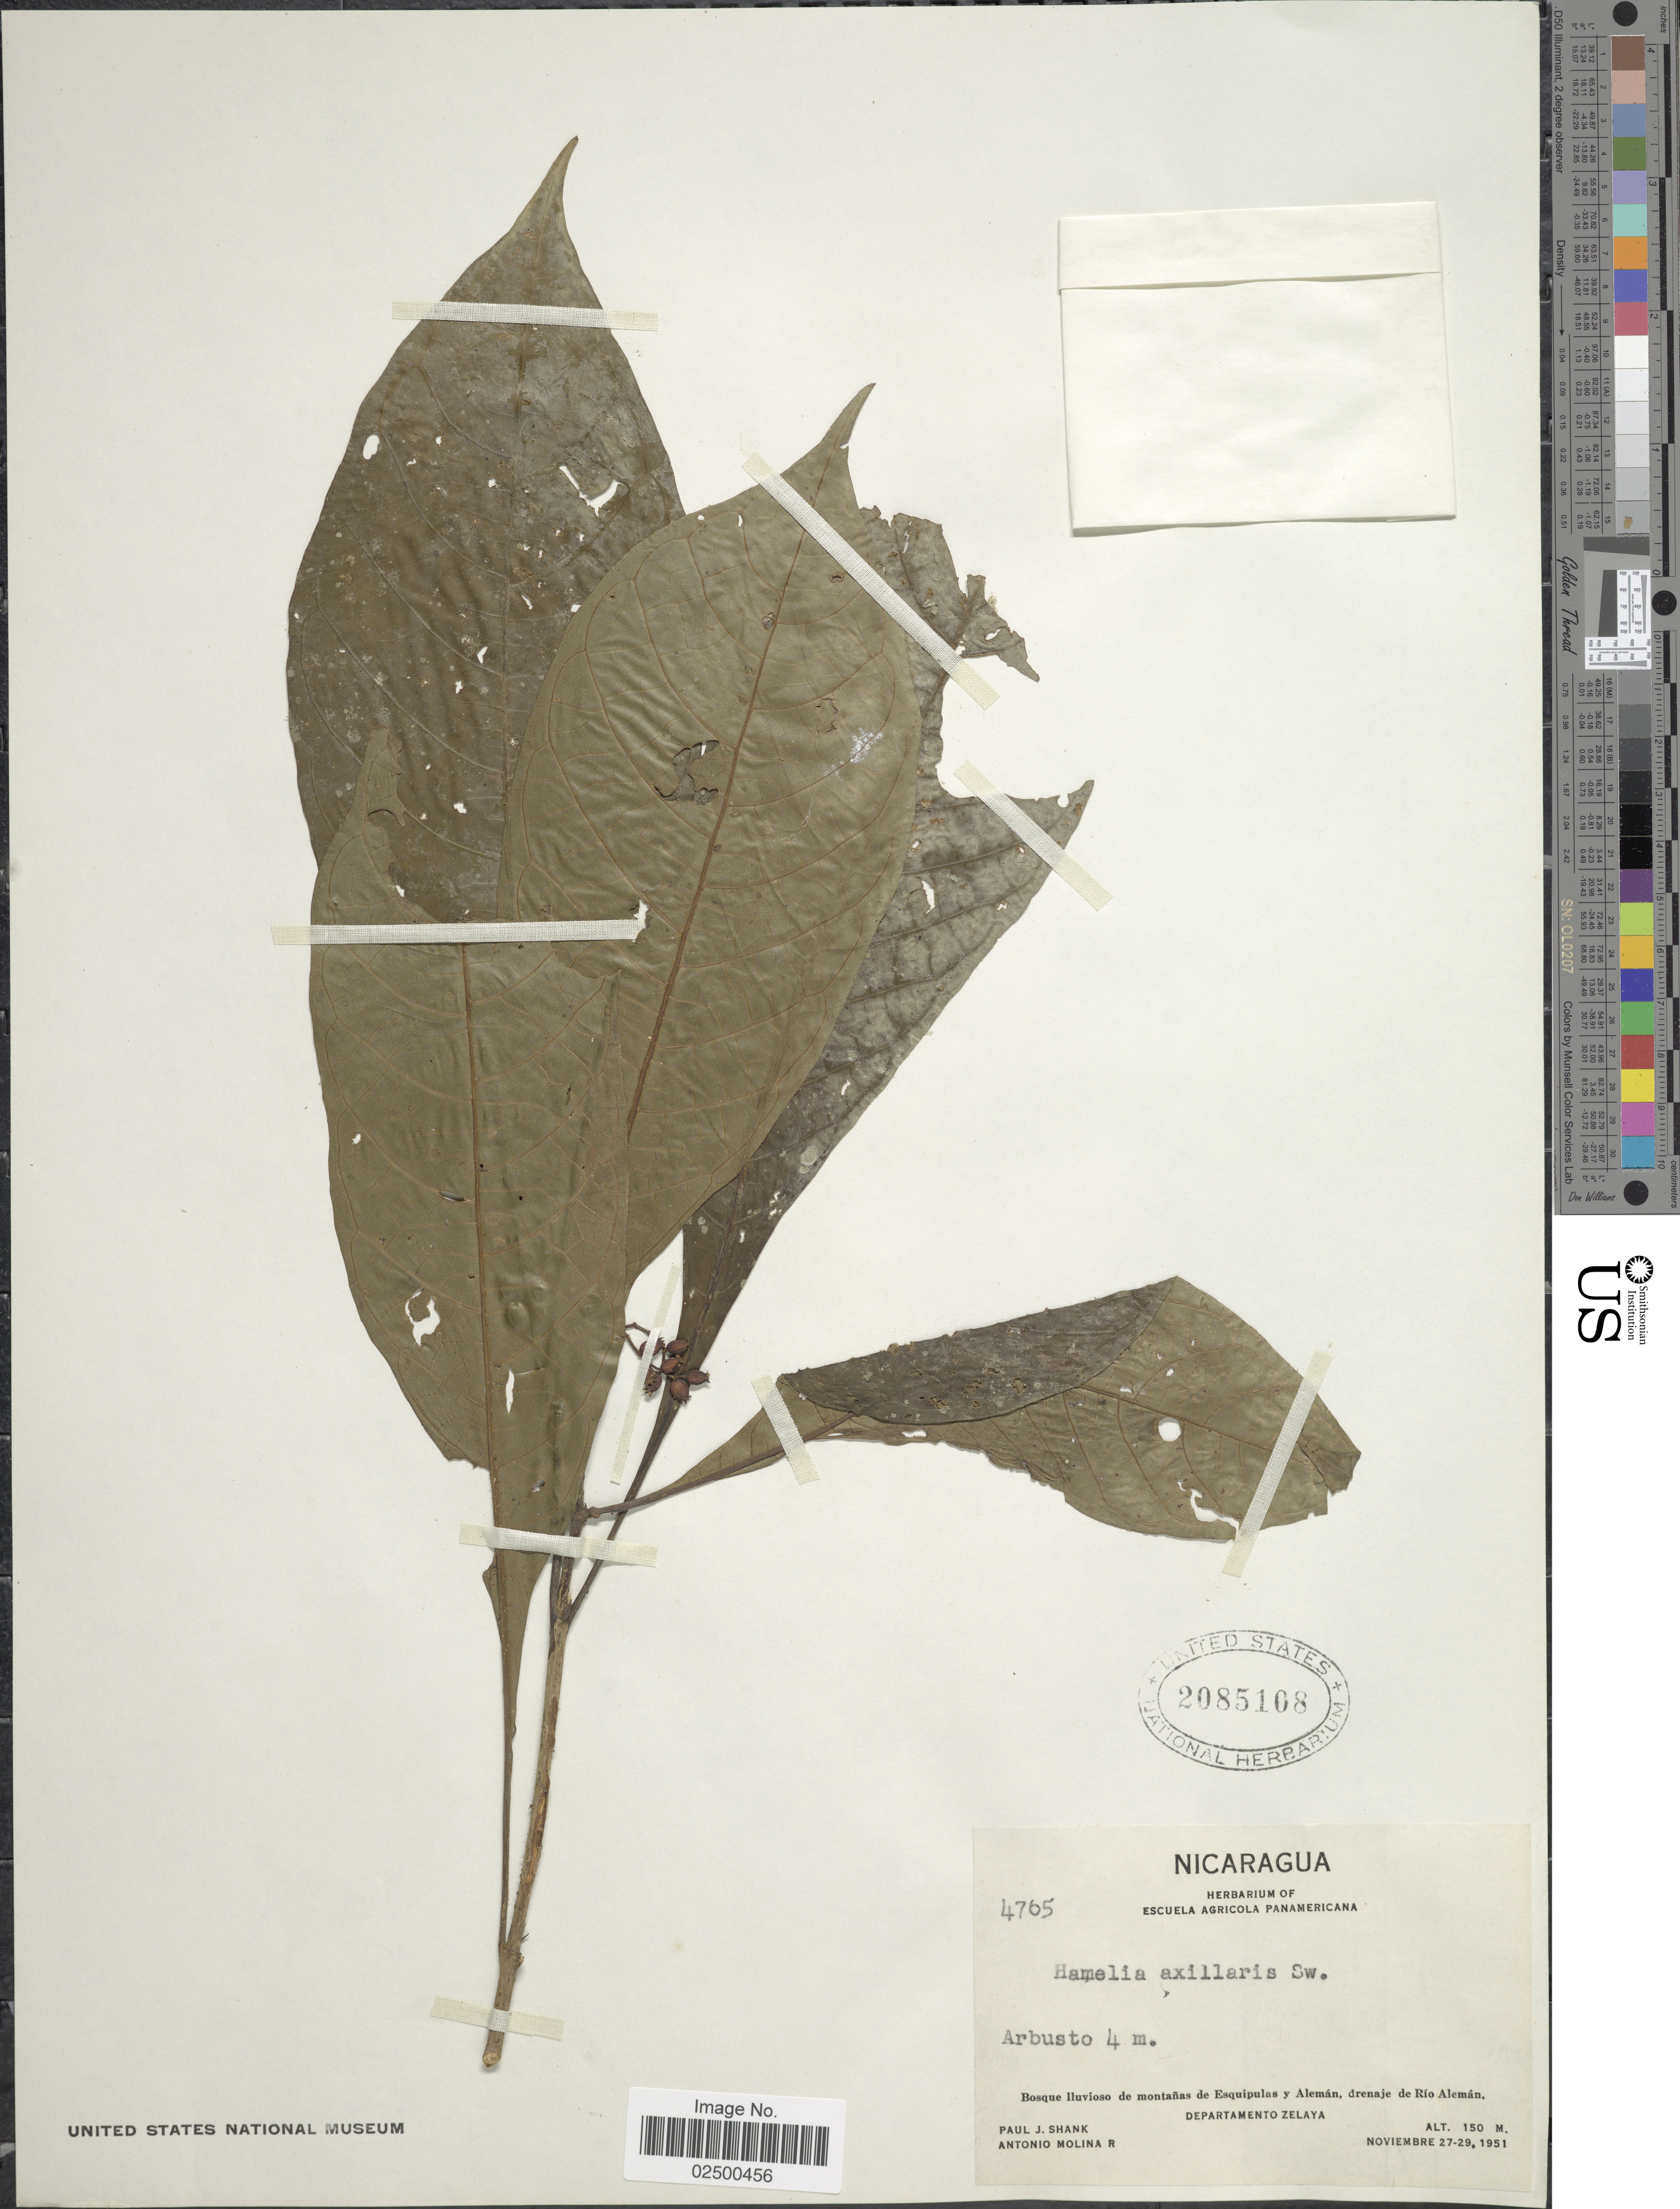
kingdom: Plantae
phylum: Tracheophyta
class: Magnoliopsida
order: Gentianales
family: Rubiaceae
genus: Hamelia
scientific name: Hamelia axillaris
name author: Sw.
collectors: P. J. Shank & A. Molina R.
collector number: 4765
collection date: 1951-11-27/1951-11-29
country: Nicaragua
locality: Bosque Iluvioso de montanas de Esquipulas y Aleman, drenaje de Rio Aleman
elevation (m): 150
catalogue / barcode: US 2085108